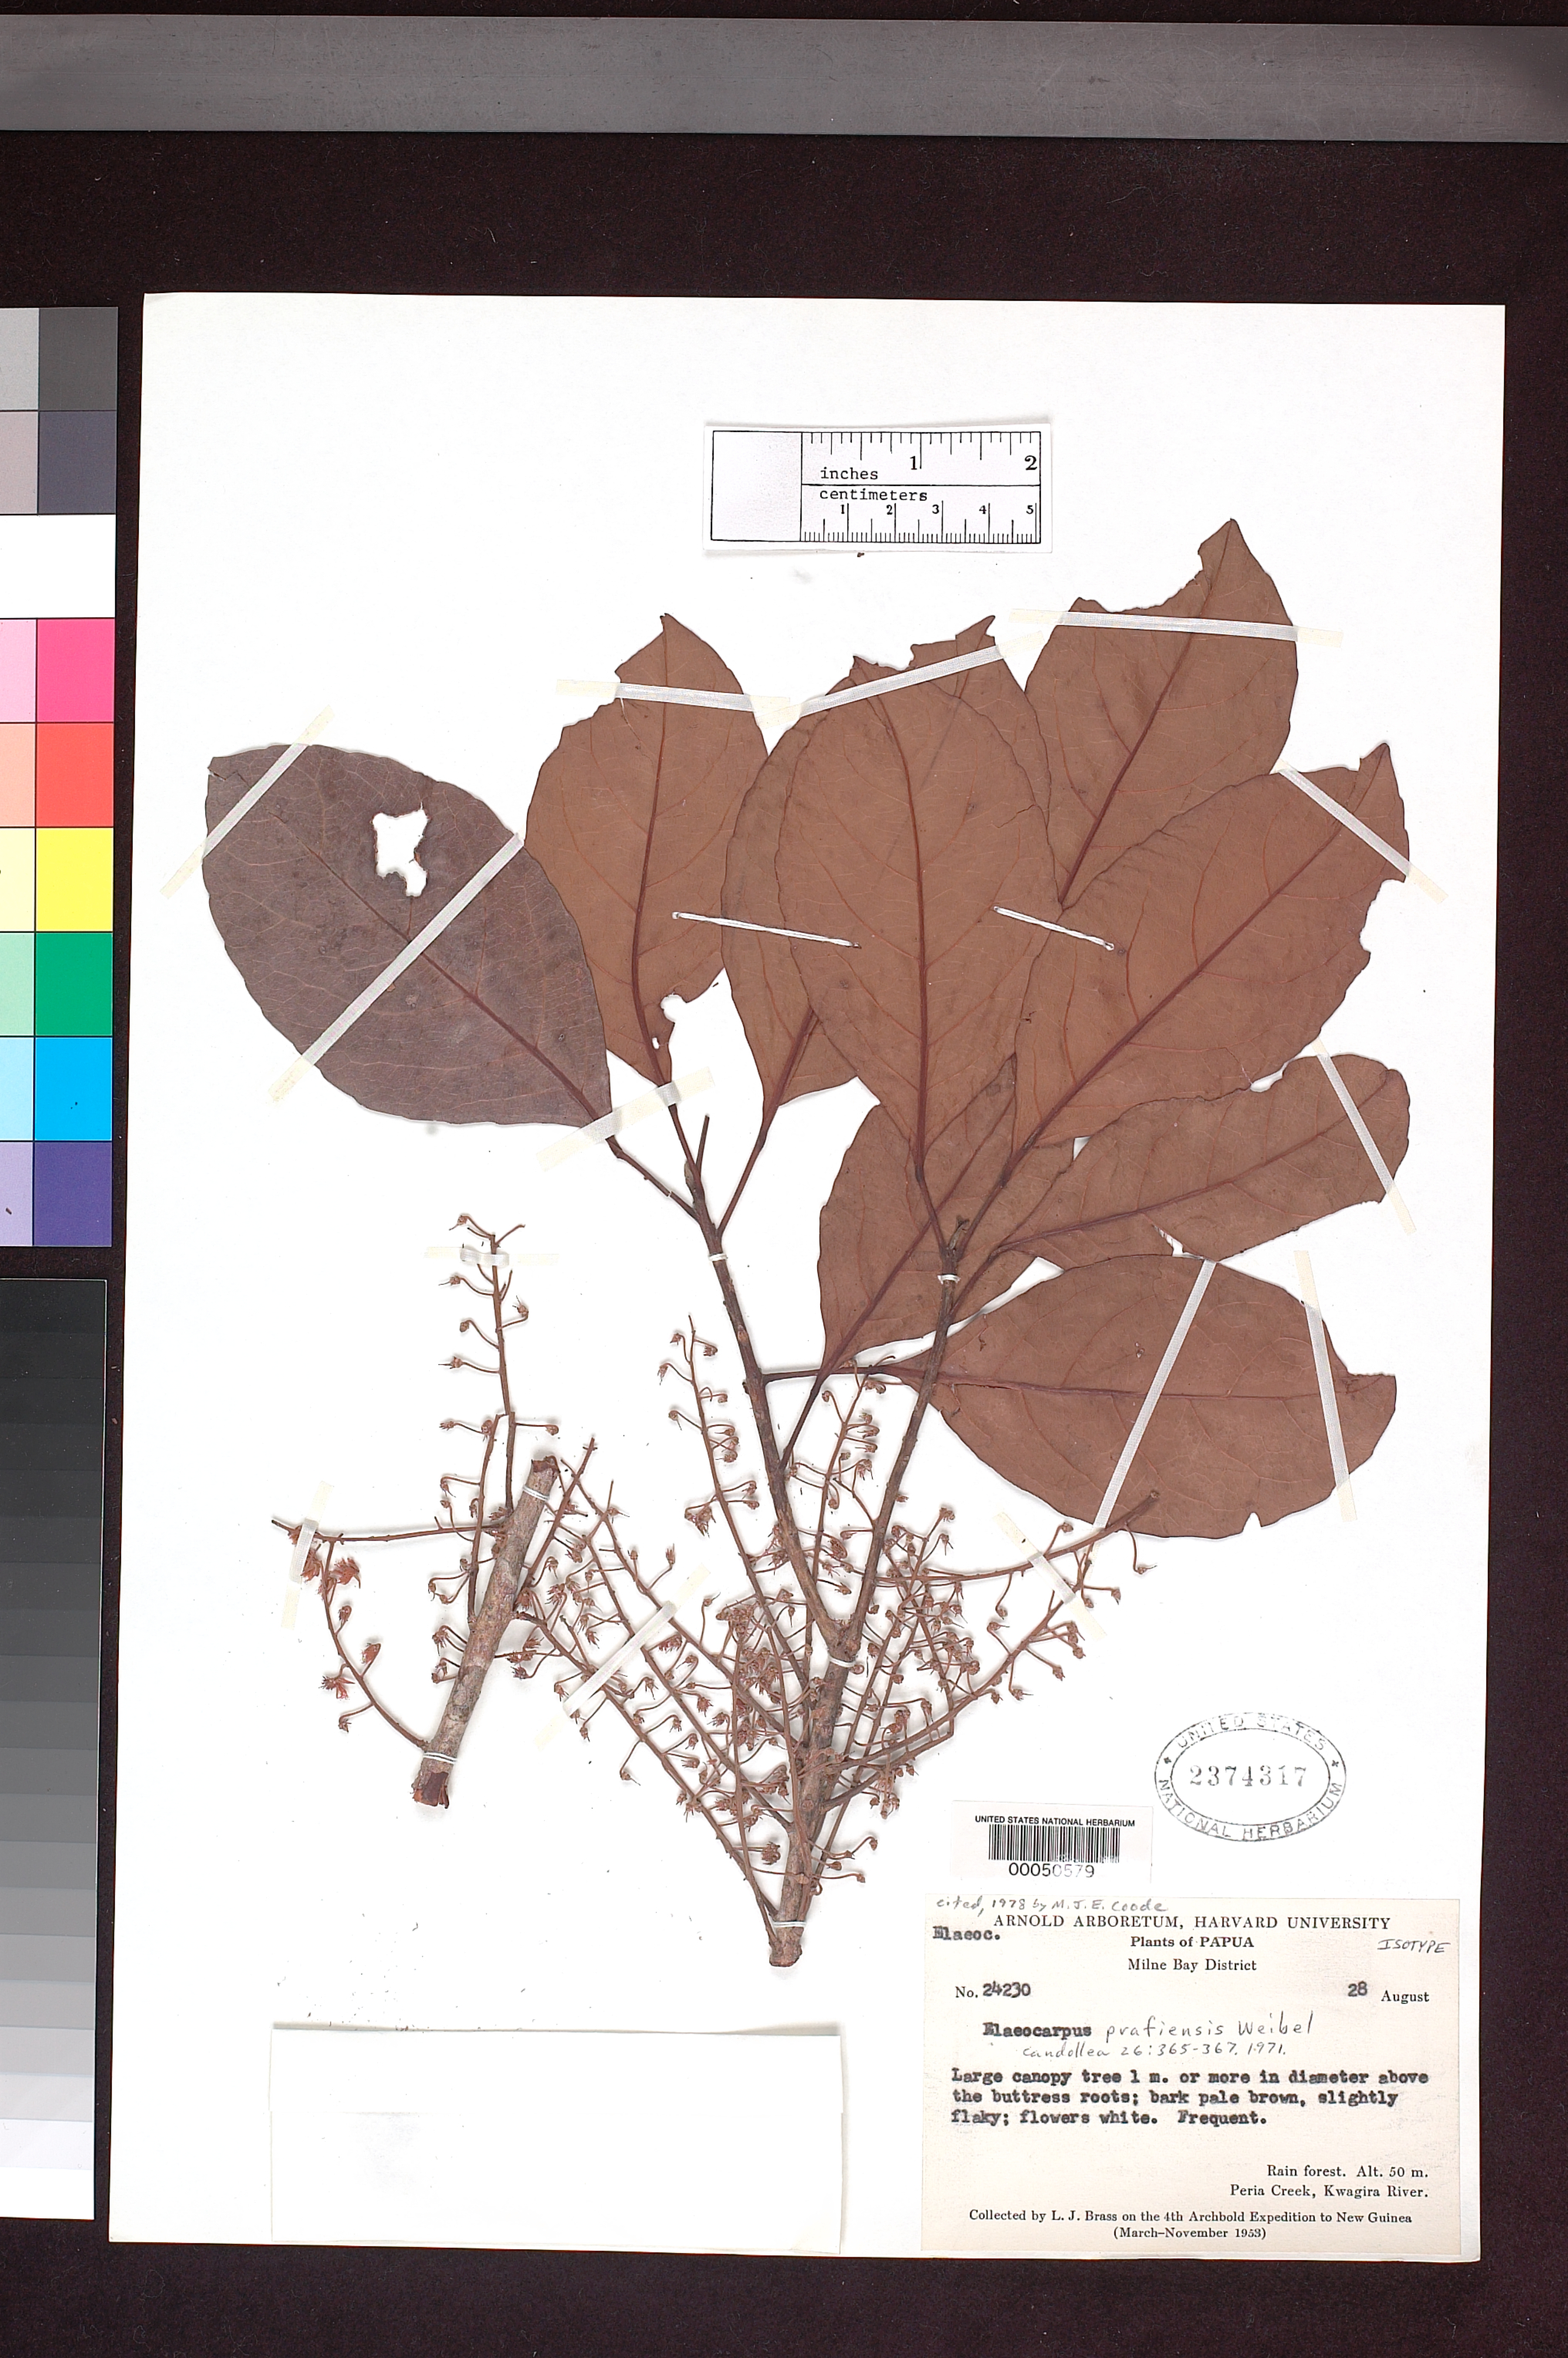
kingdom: Plantae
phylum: Tracheophyta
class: Magnoliopsida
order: Oxalidales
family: Elaeocarpaceae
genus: Elaeocarpus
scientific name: Elaeocarpus prafiensis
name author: Weibel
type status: Isotype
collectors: L. J. Brass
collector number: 24230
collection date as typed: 28 Aug 1953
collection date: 1953-08-28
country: Papua New Guinea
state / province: Milne Bay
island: New Guinea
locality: Kwagira River, Peria Creek.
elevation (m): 15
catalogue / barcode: US 2374317